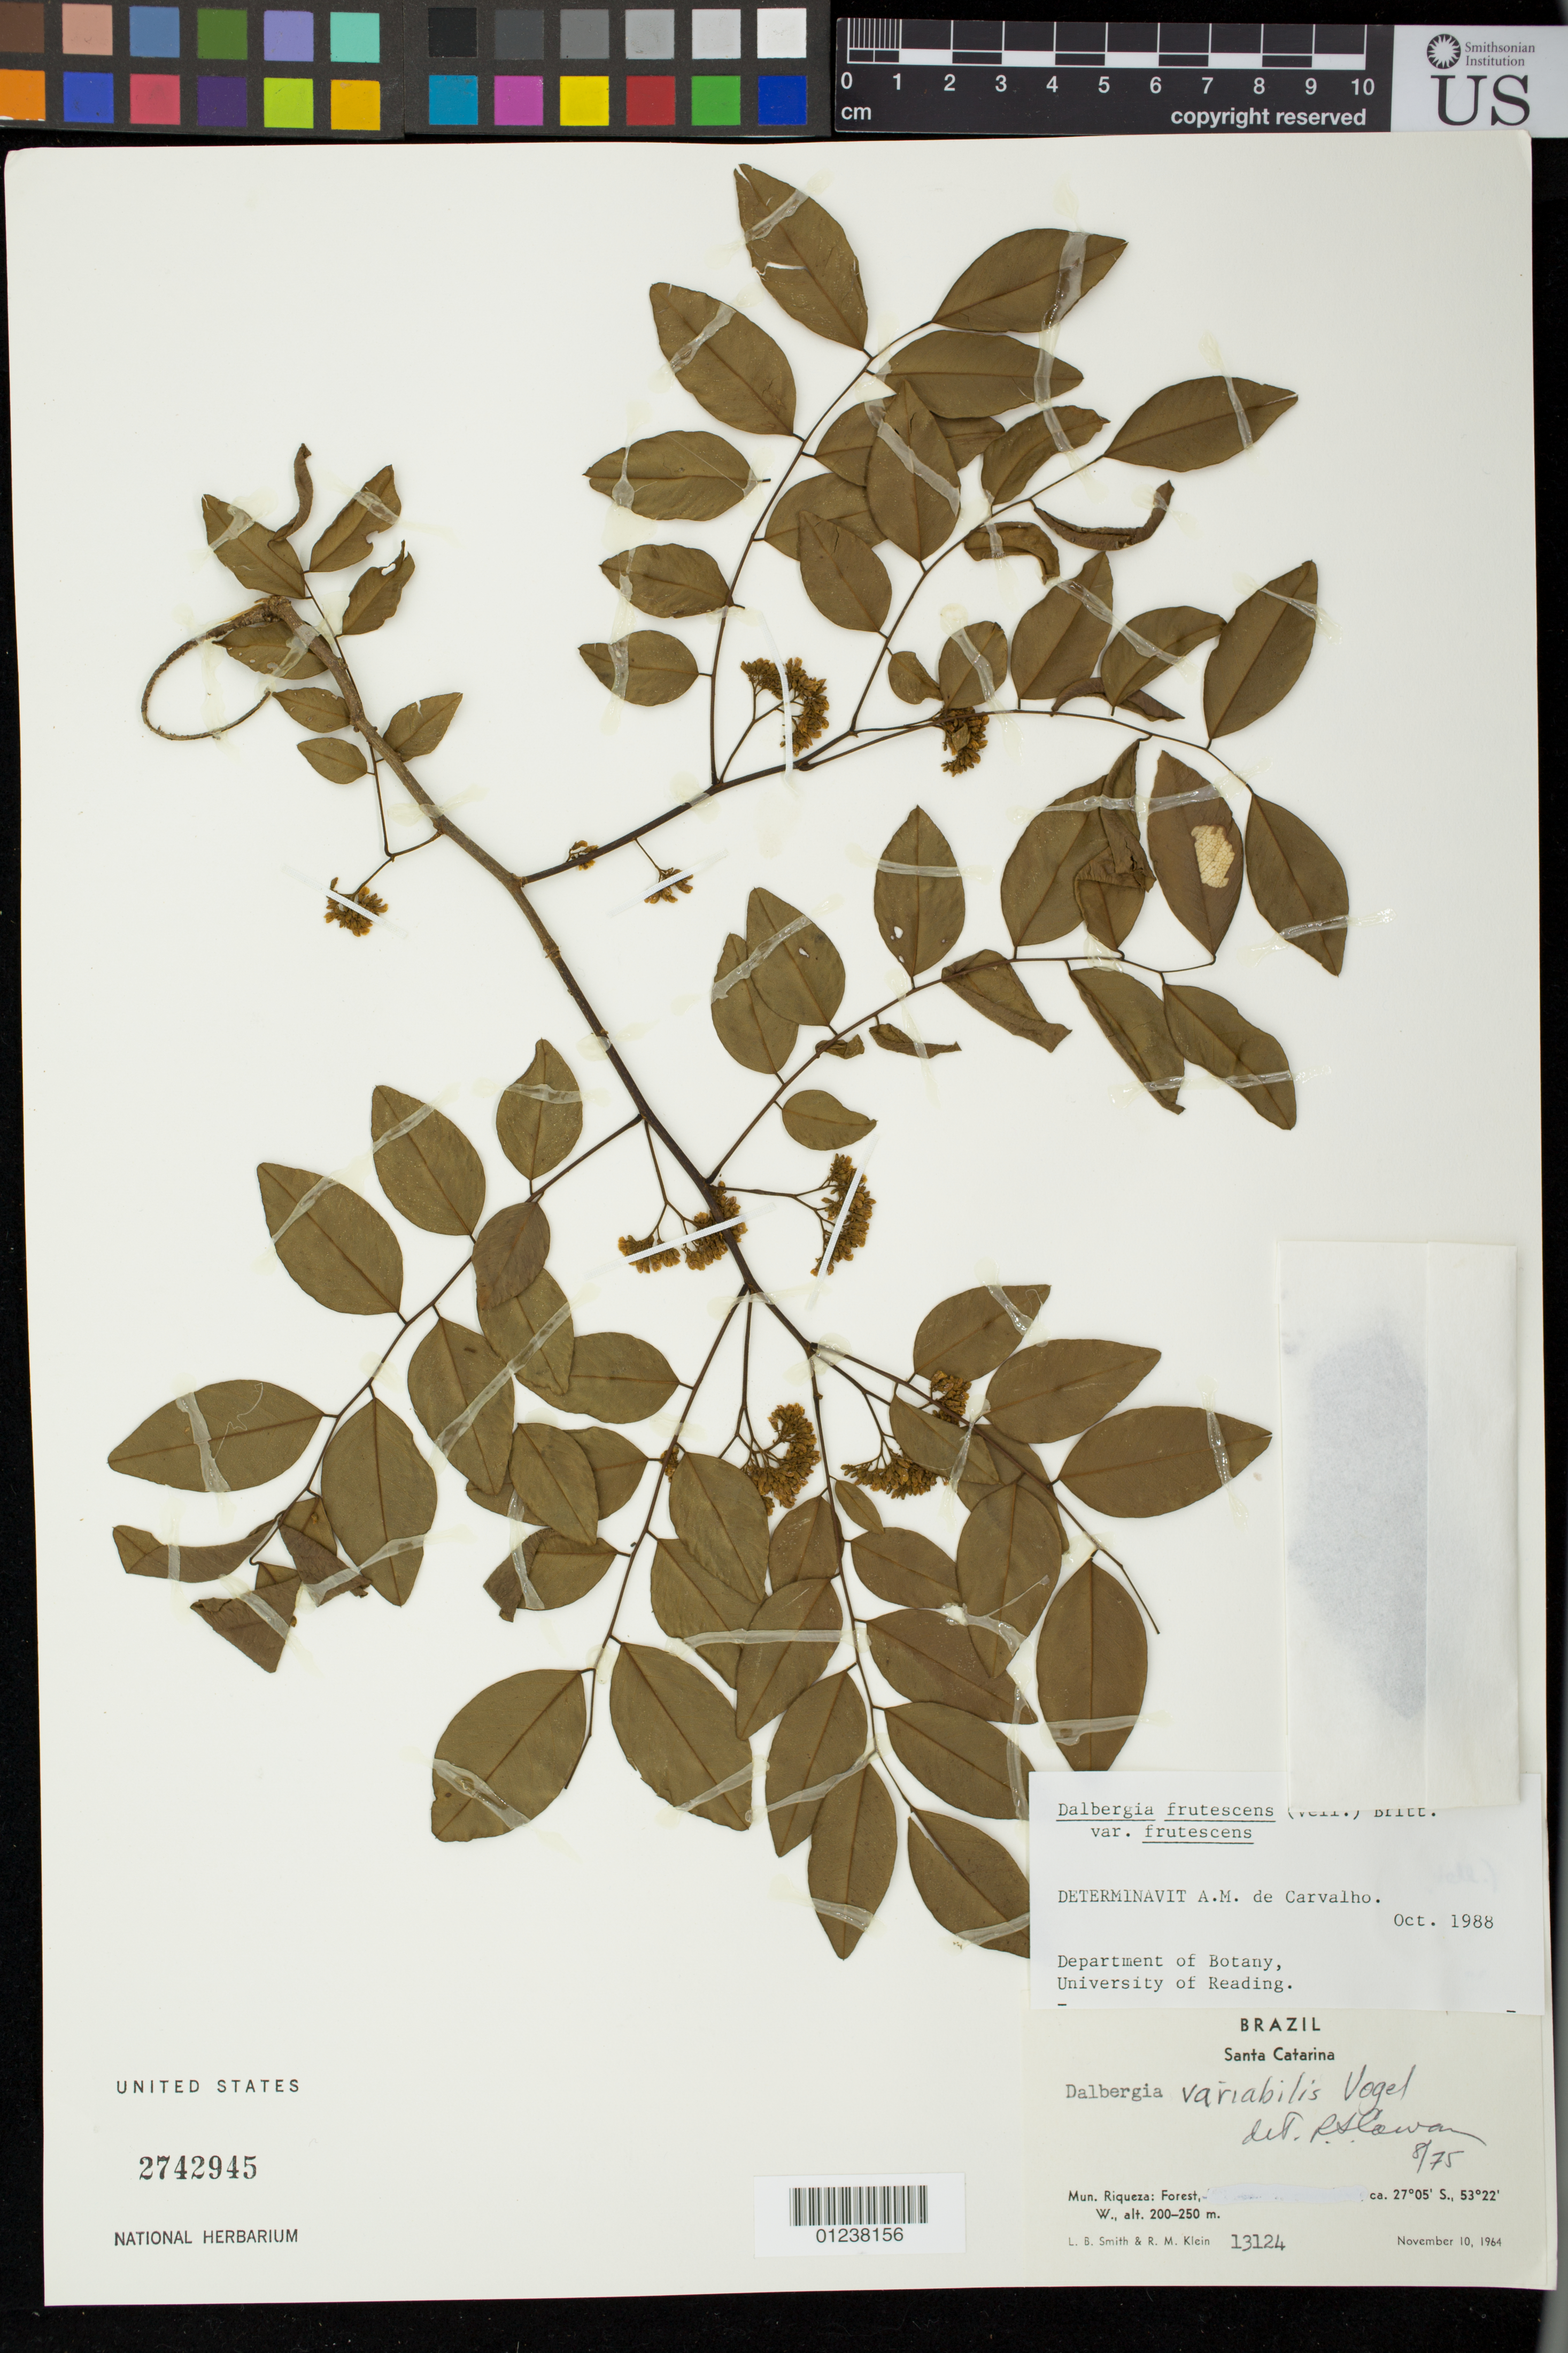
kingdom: Plantae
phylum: Tracheophyta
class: Magnoliopsida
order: Fabales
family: Fabaceae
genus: Dalbergia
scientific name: Dalbergia frutescens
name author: (Vell.) Britton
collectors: L. Smith & R. M. Klein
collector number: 13124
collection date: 1964-11-10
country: Brazil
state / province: Santa Catarina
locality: Mun. Riqueza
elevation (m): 200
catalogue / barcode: US 2742945